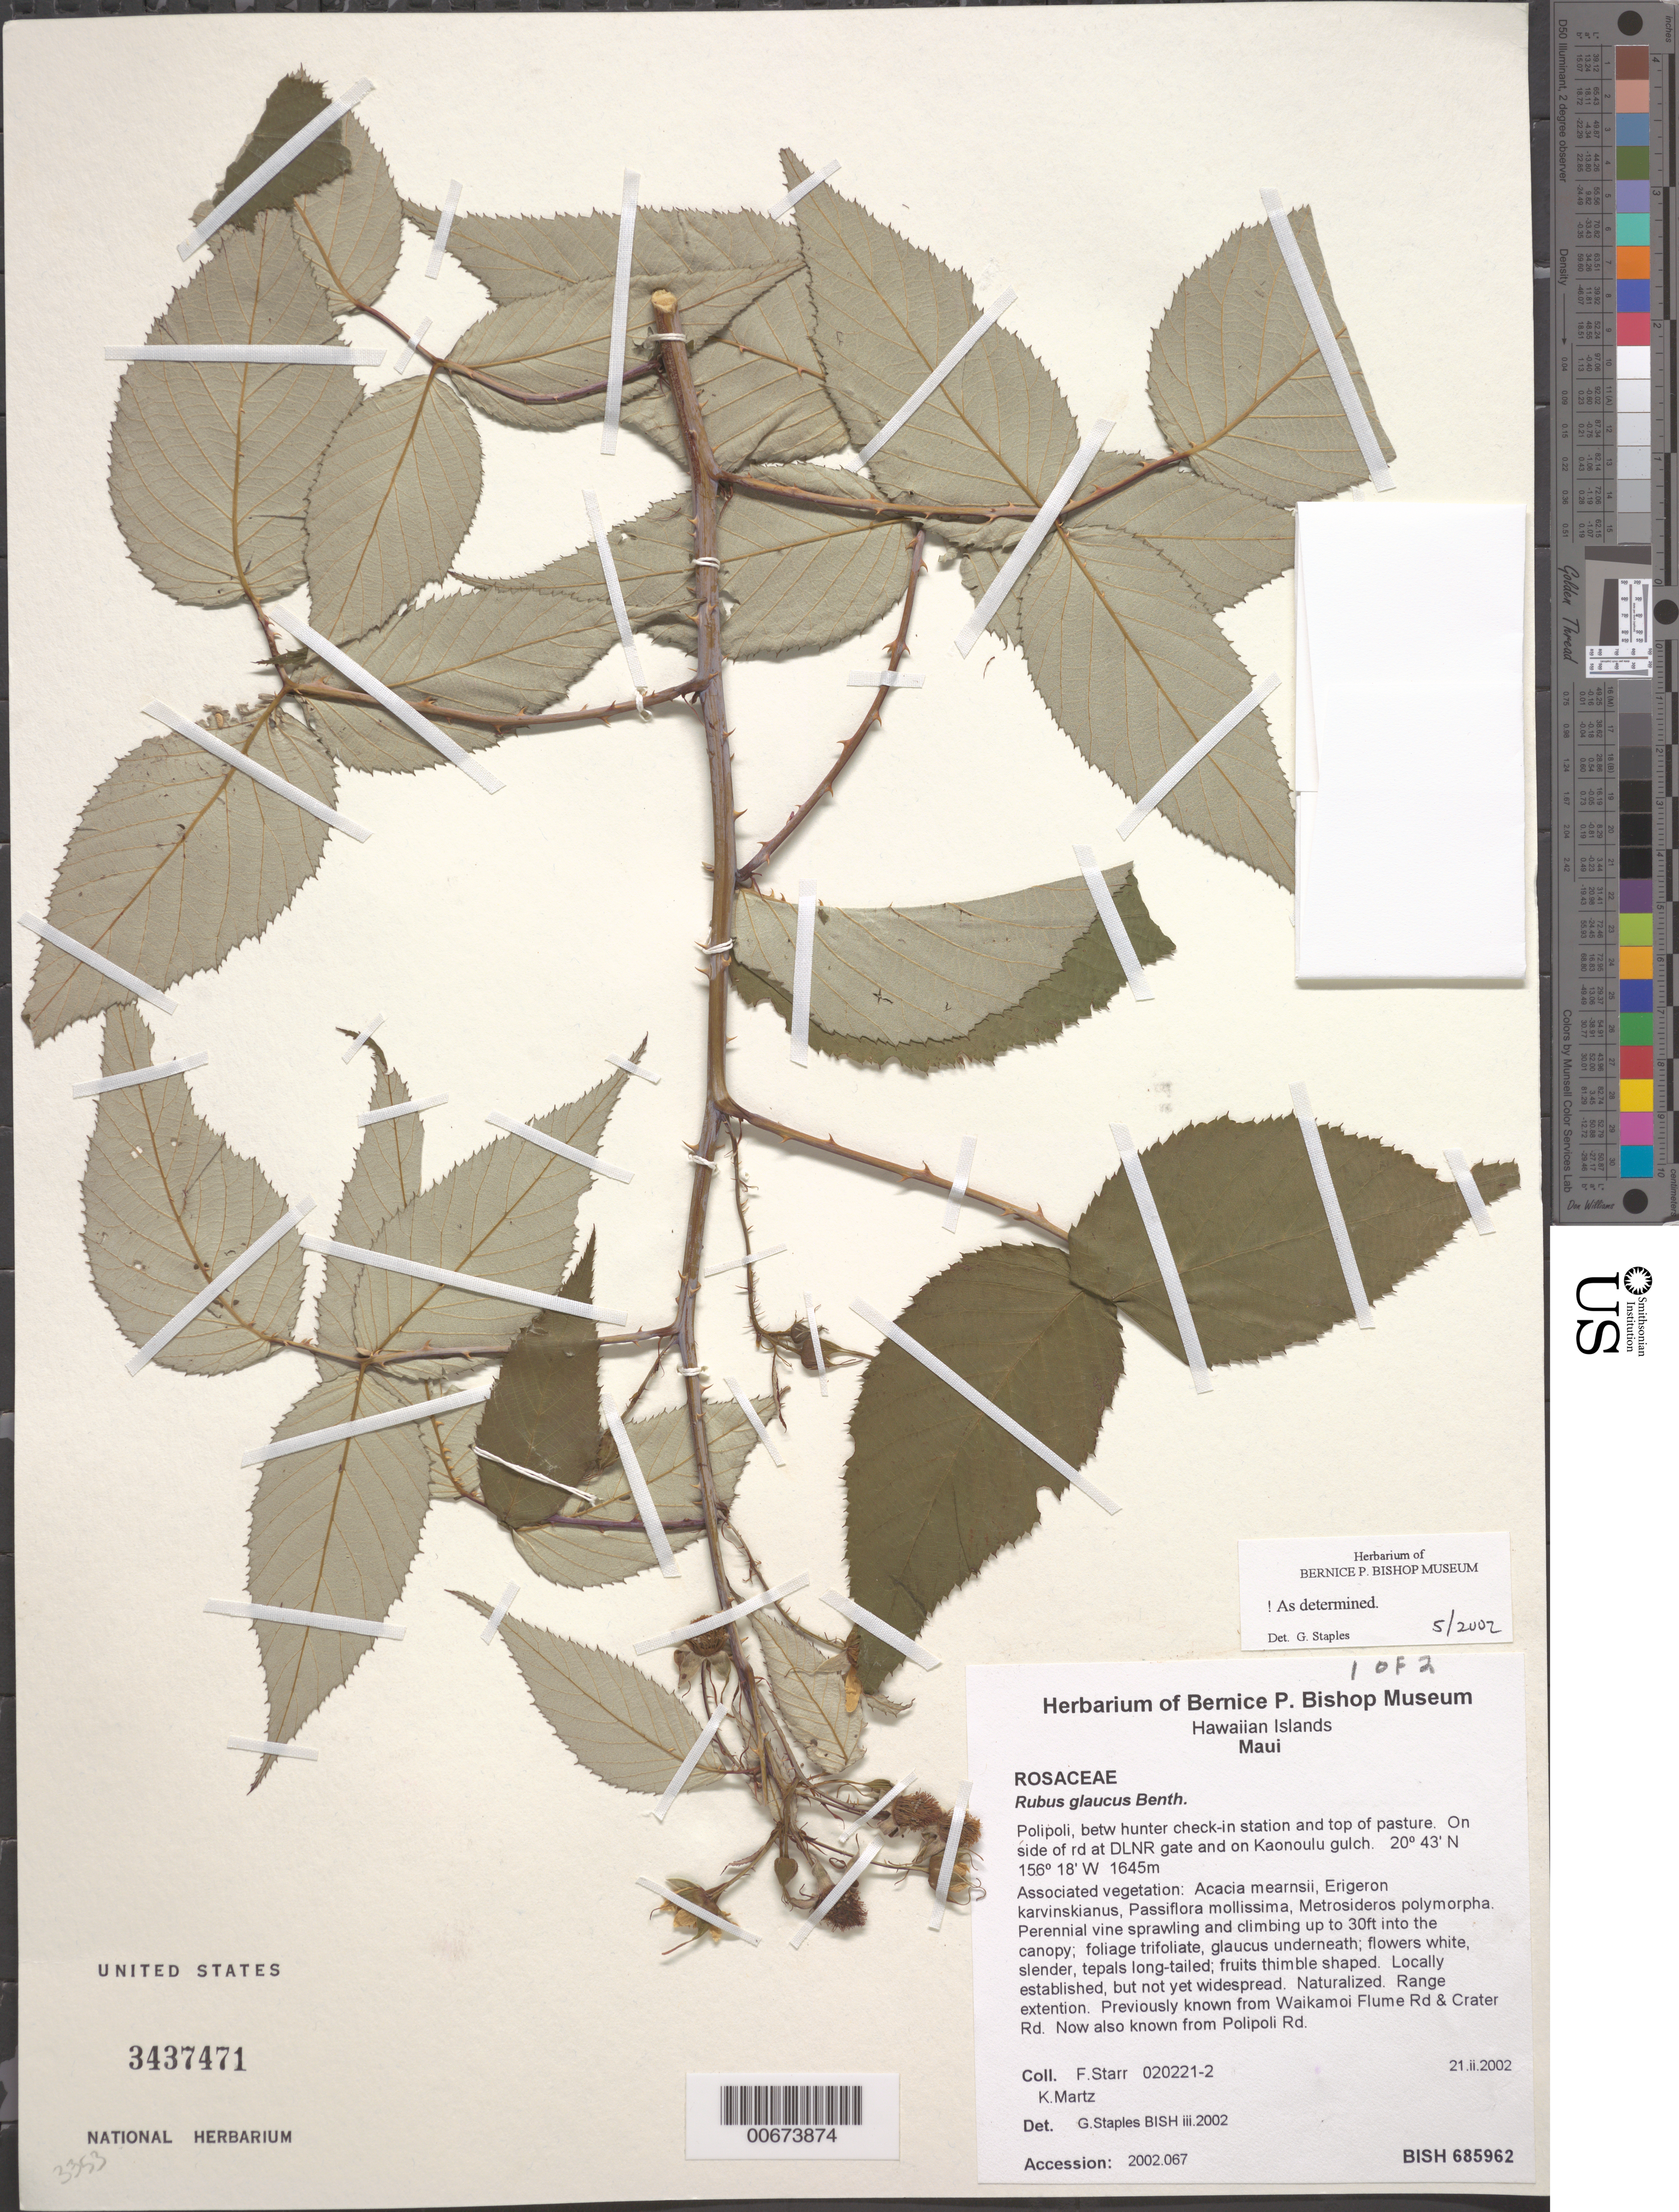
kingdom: Plantae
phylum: Tracheophyta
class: Magnoliopsida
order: Rosales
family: Rosaceae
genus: Rubus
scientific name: Rubus glaucus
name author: Benth.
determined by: Staples, G. W.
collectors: F. Starr & K. Martz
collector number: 020221-2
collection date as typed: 21 Feb 2002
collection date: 2002-02-21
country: United States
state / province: Hawaii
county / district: Maui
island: Maui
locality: Polipoli, betw hunter check-in station and top of pasture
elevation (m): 1645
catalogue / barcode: US 3437471